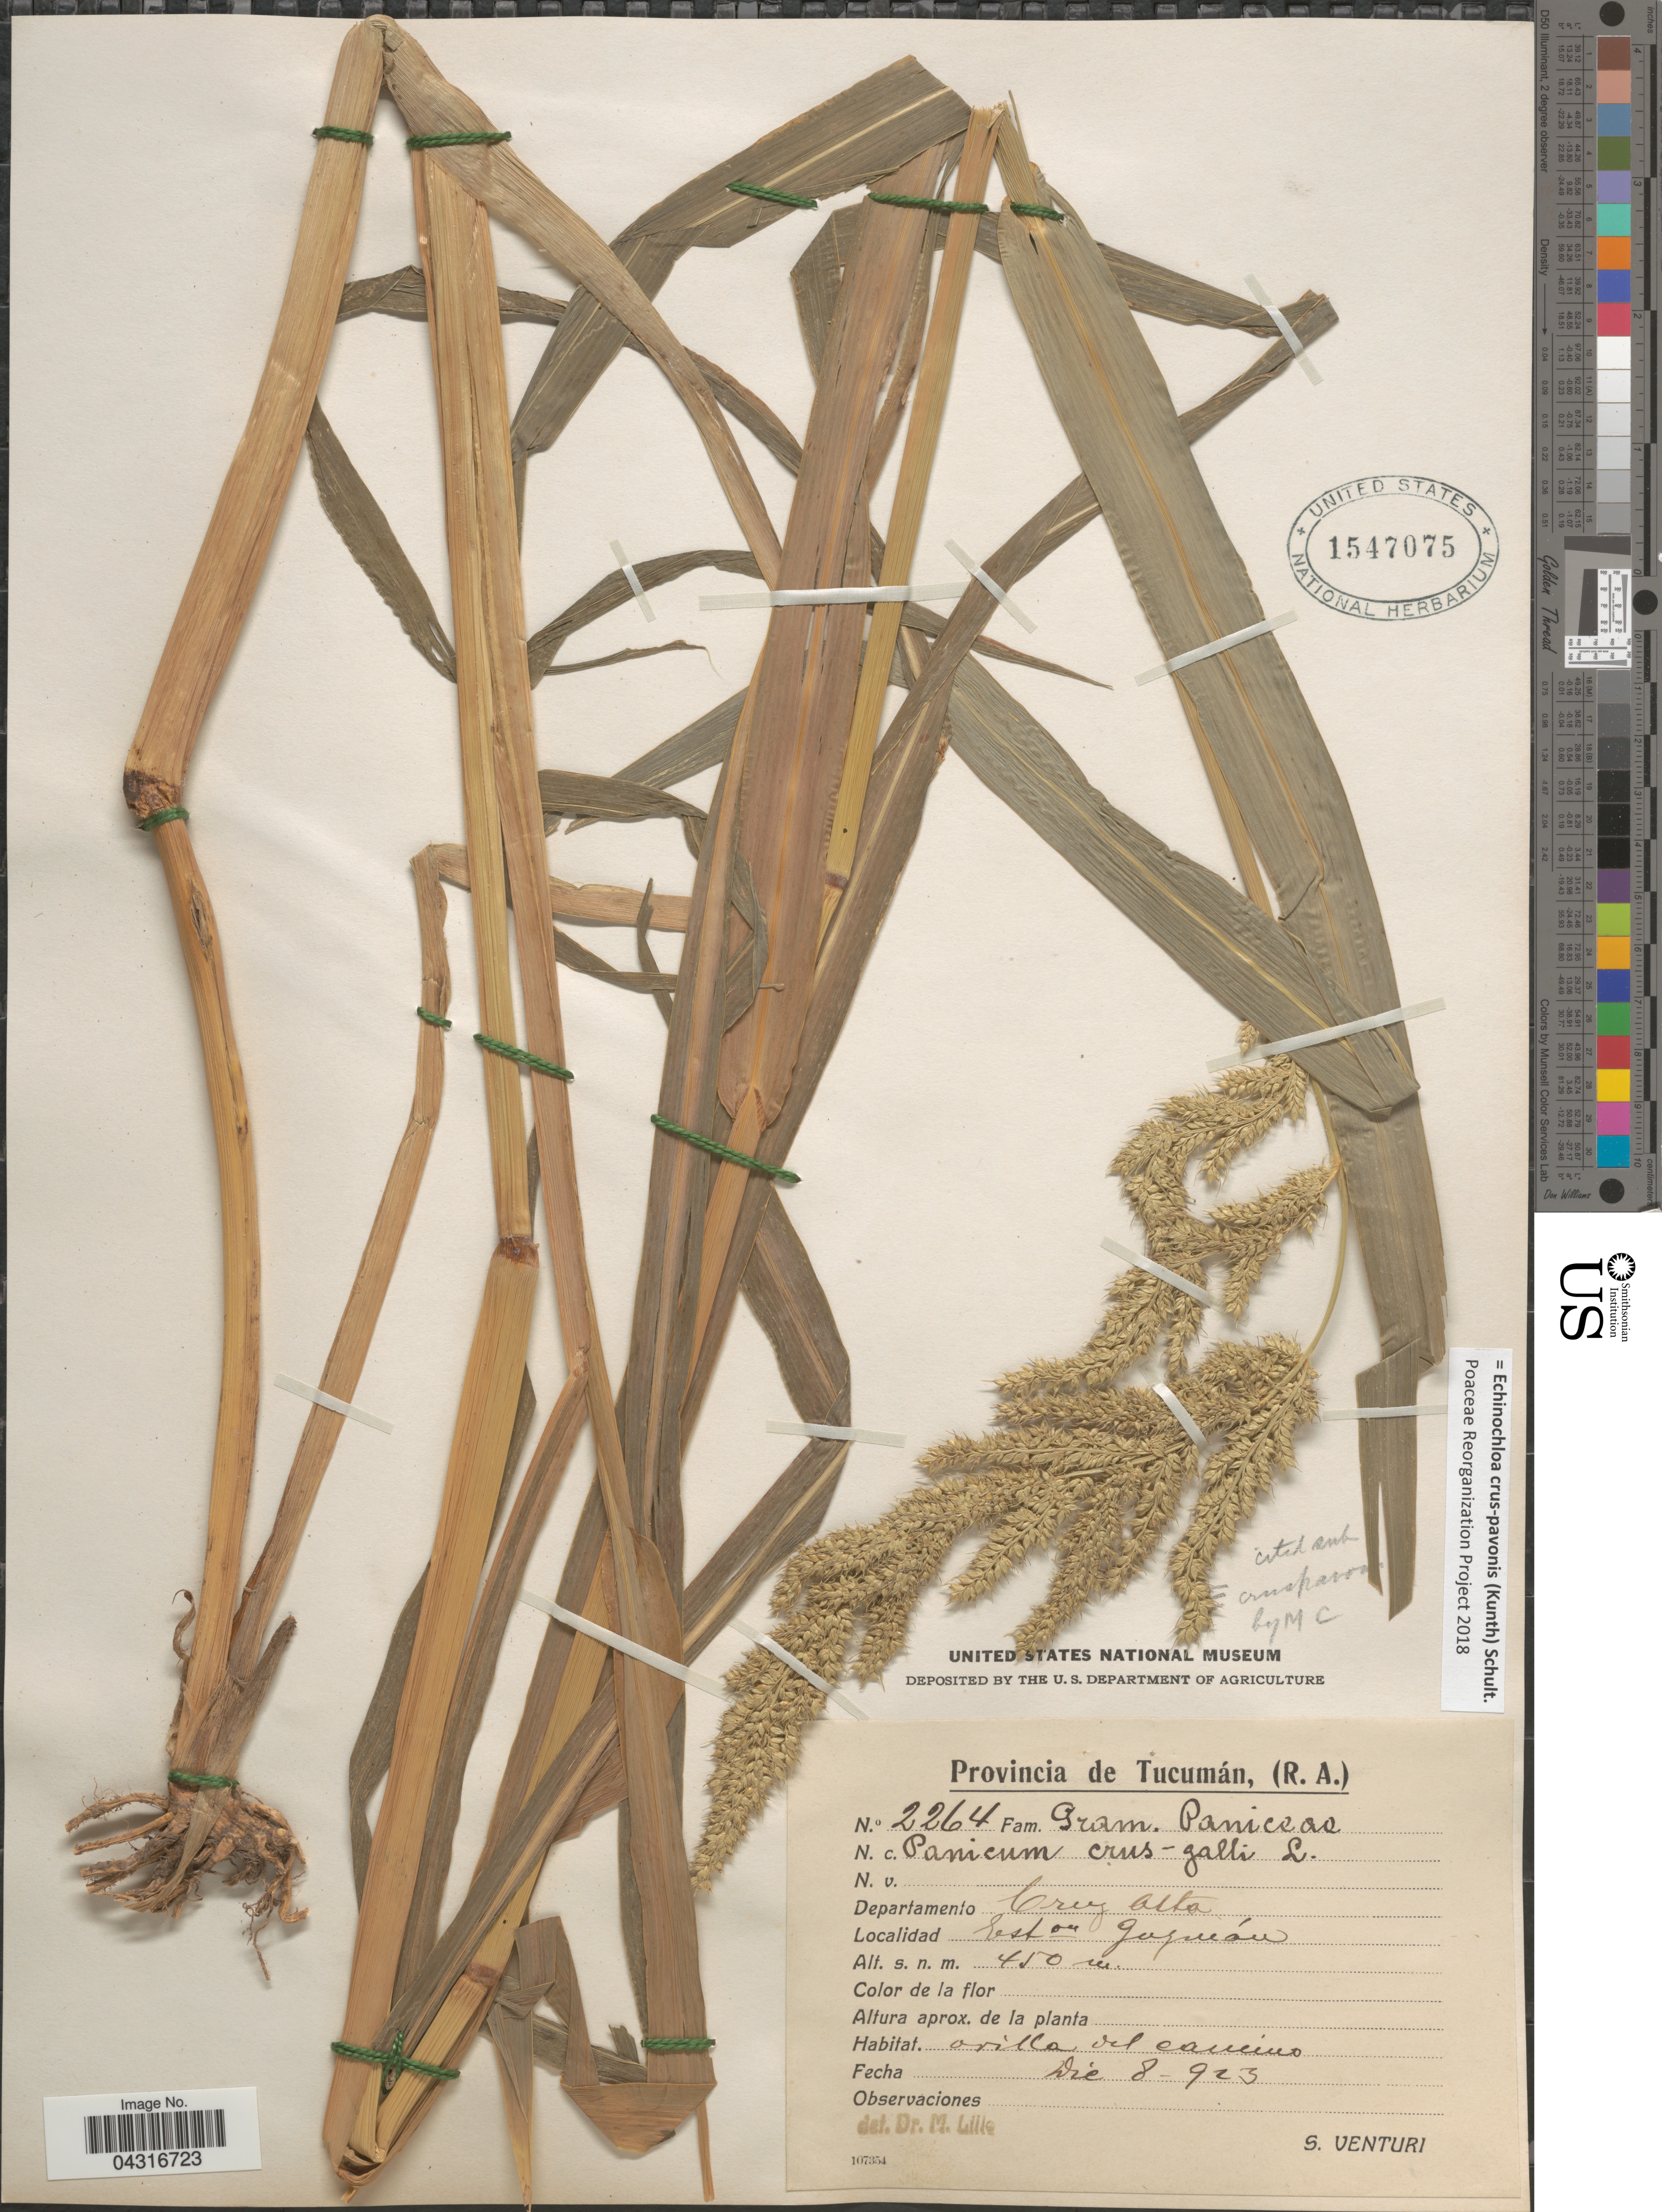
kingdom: Plantae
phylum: Tracheophyta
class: Liliopsida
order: Poales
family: Poaceae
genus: Echinochloa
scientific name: Echinochloa crus-pavonis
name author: (Kunth) Schult.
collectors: S. Venturi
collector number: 2264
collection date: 1923-12-08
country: Argentina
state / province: Tucuman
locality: Departamento Cruz Alta. Eston Guzmán.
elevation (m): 450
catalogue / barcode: US 1547075